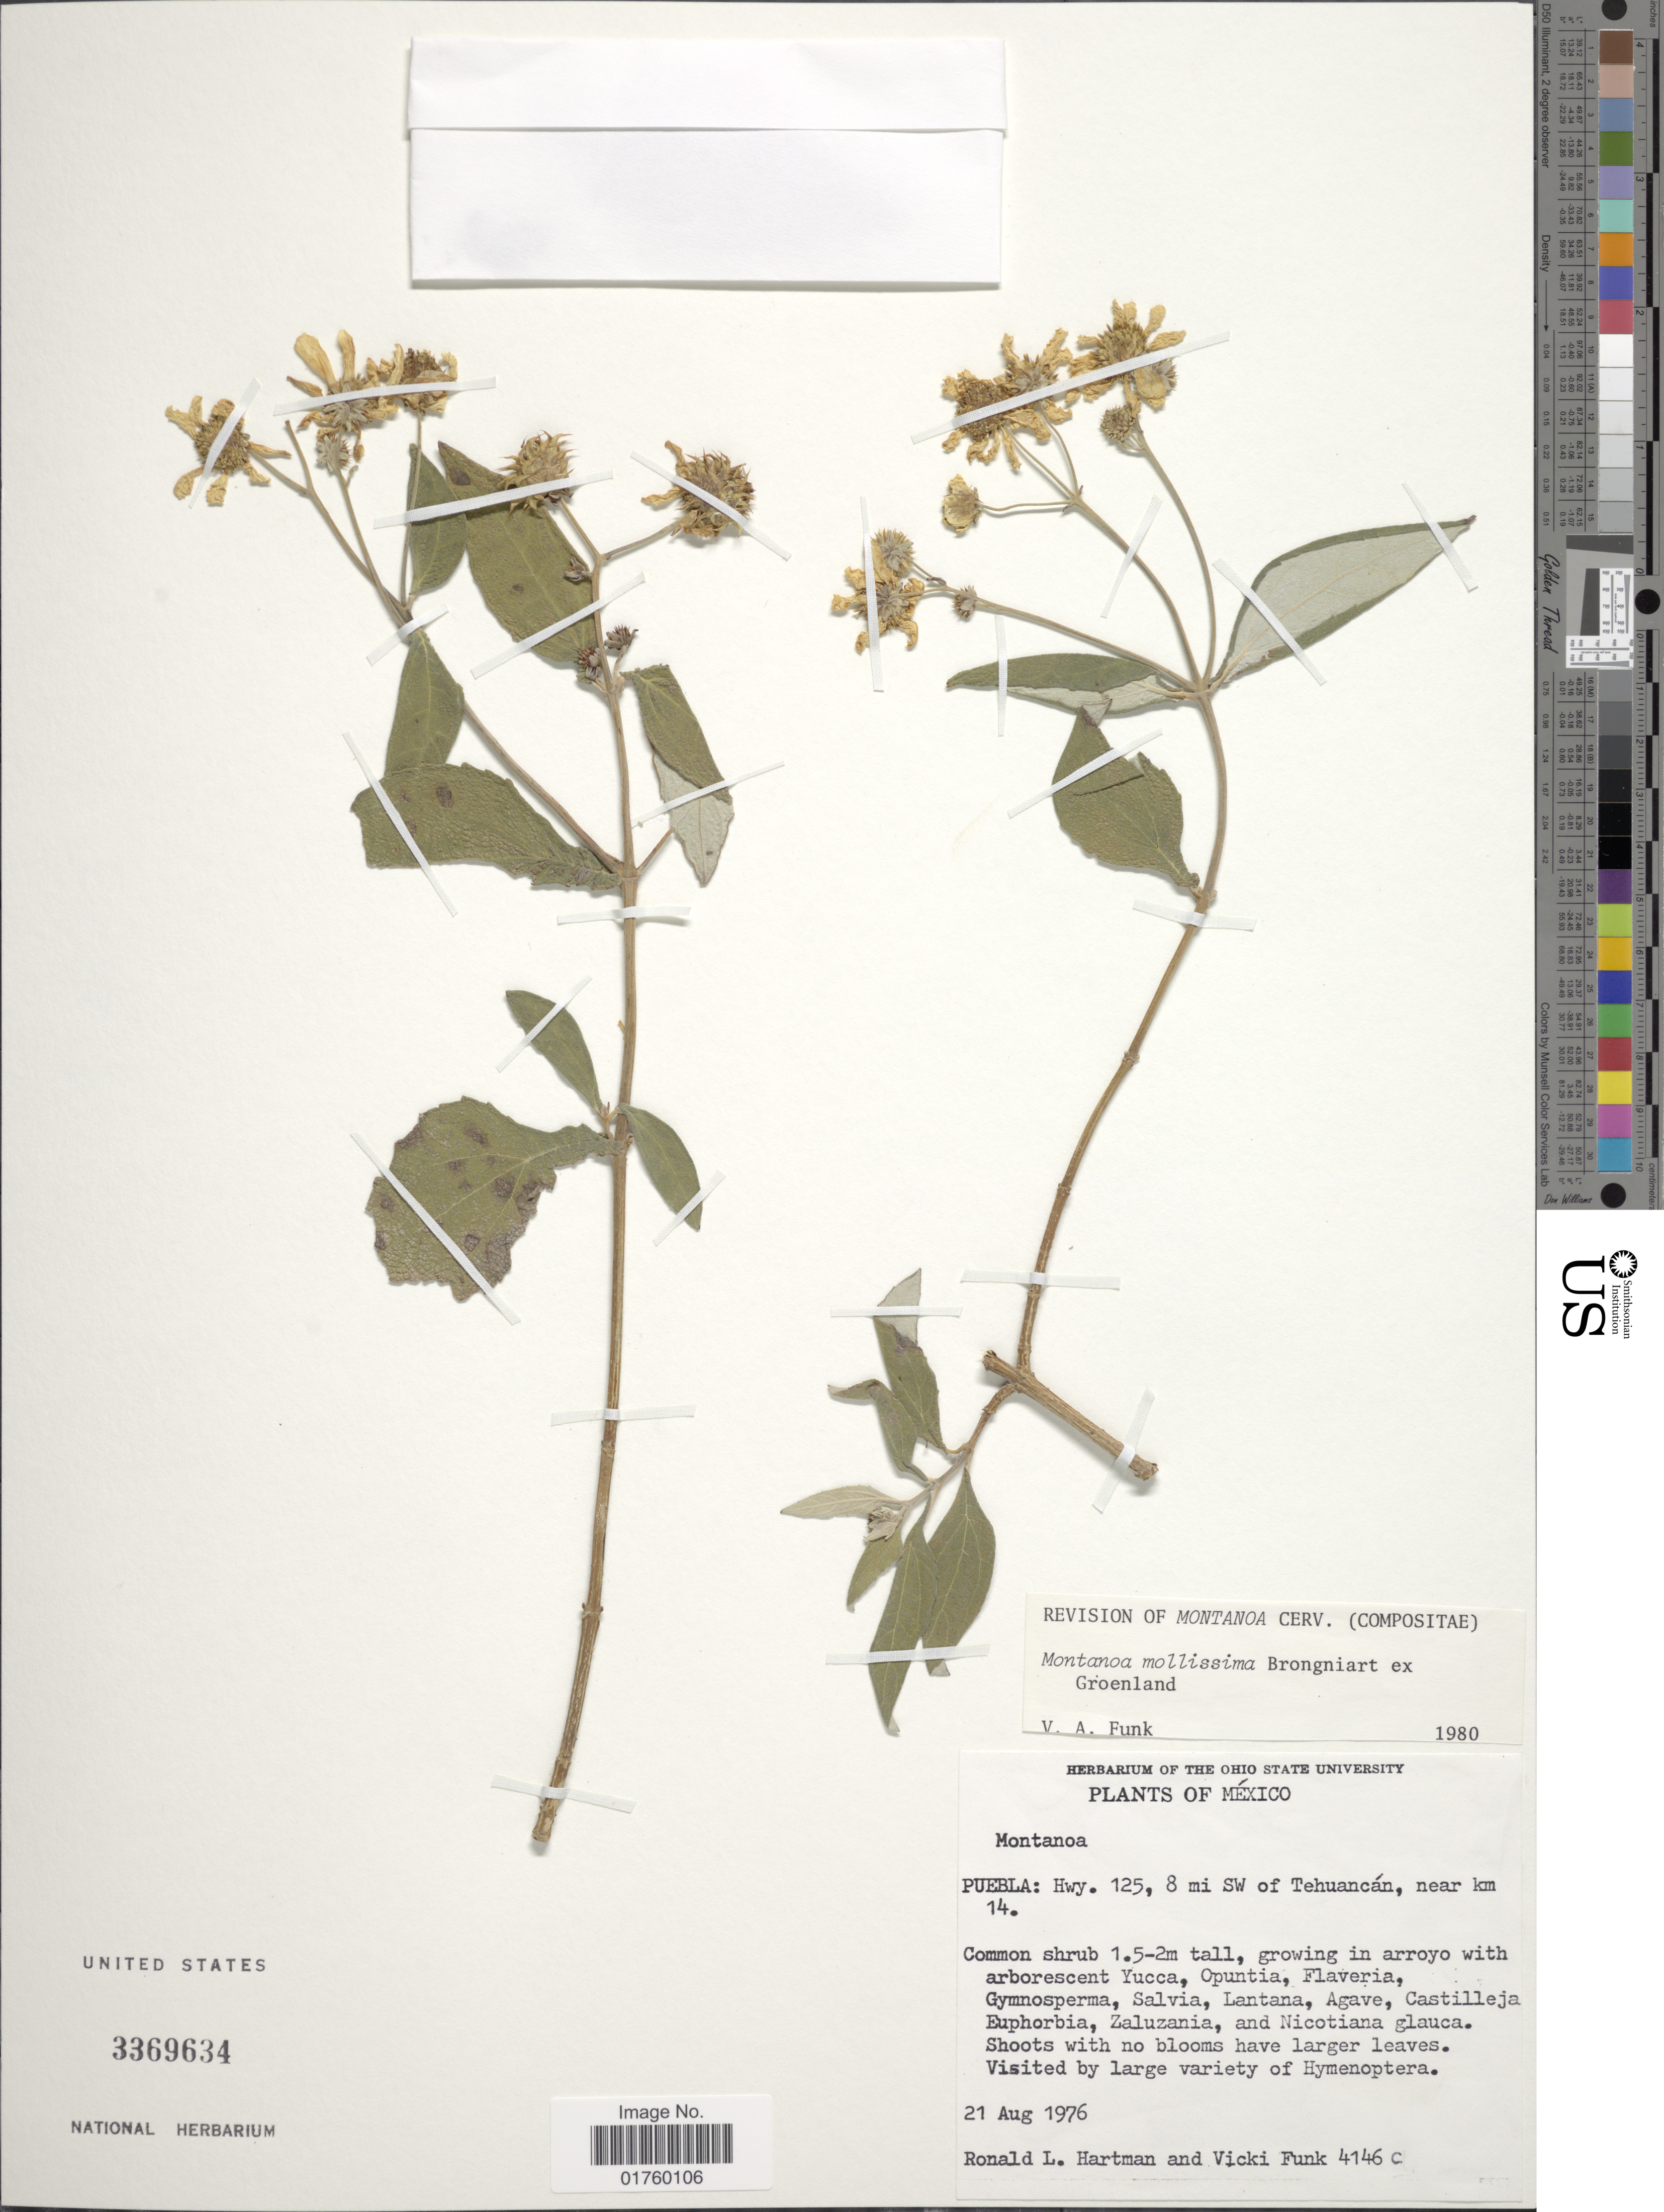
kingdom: Plantae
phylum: Tracheophyta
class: Magnoliopsida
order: Asterales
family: Asteraceae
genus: Montanoa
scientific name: Montanoa mollissima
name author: Brongn. ex Groenland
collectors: R. Hartman & V. Funk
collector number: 4146c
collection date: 1976-08-21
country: Mexico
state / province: Puebla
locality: Hwy. 125, 8 mi SW of Tehuancan, near km 14.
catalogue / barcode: US 3369634